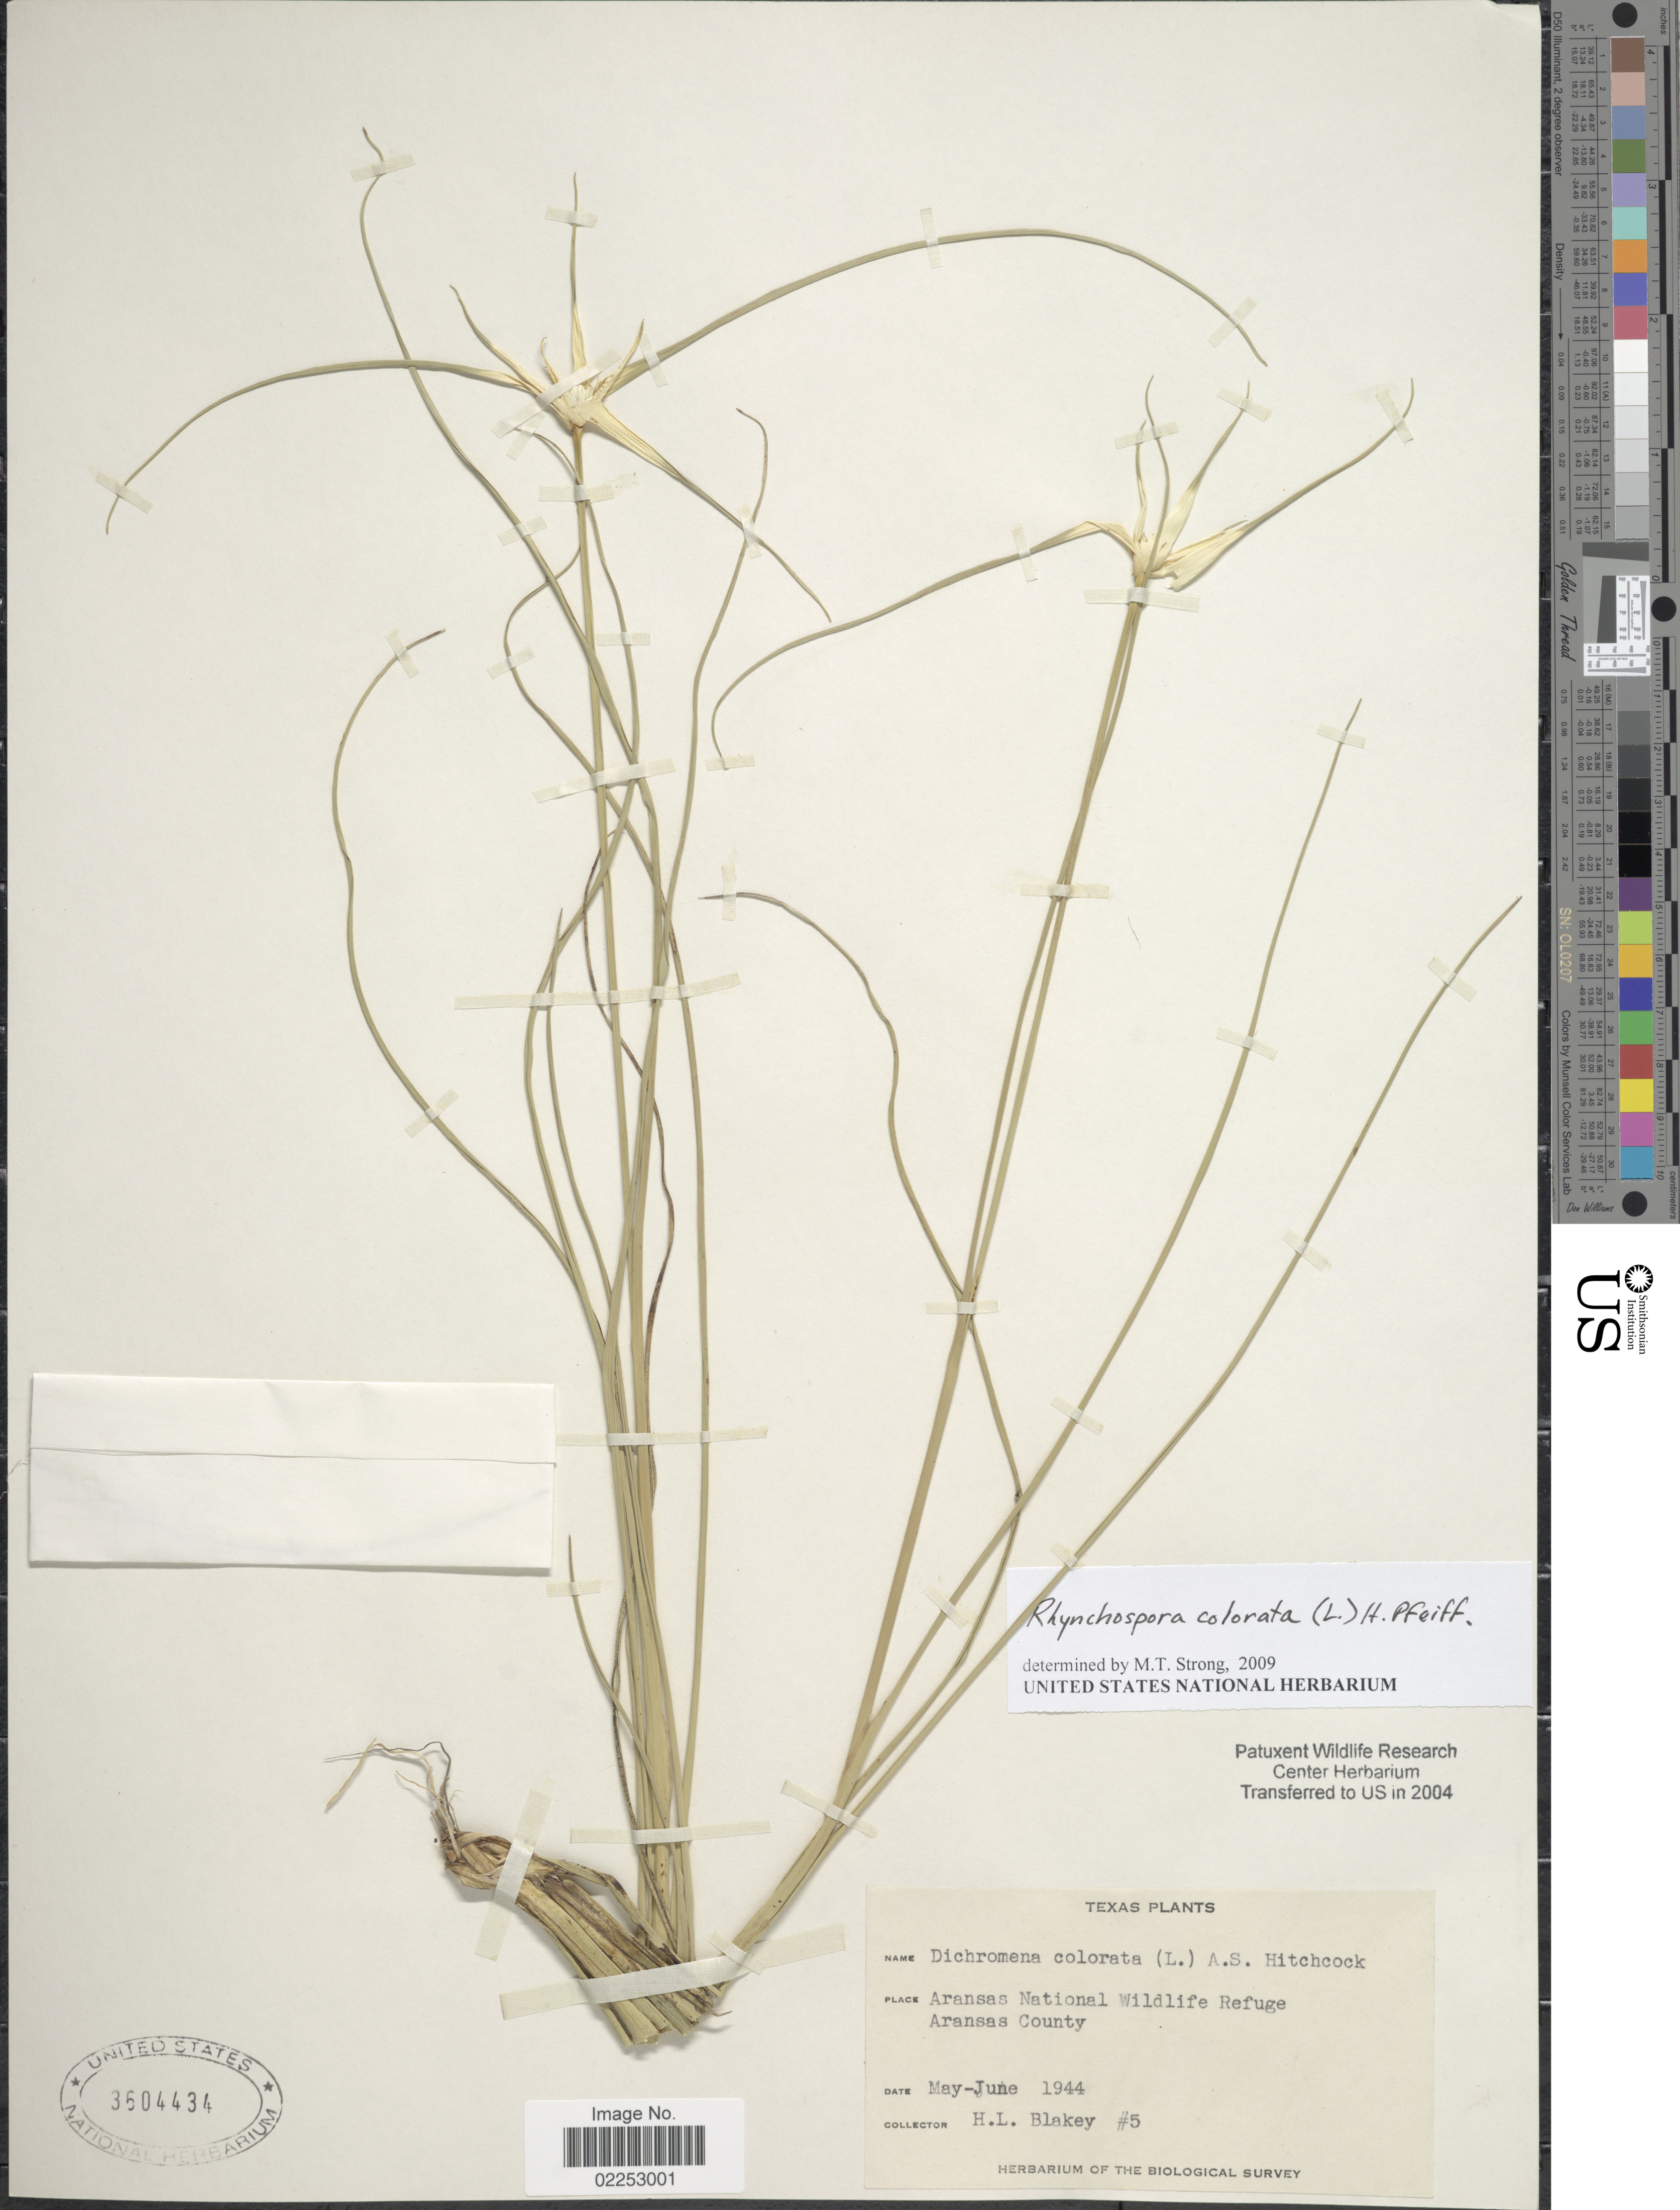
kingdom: Plantae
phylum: Tracheophyta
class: Liliopsida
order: Poales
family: Cyperaceae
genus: Rhynchospora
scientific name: Rhynchospora colorata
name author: (L.) H. Pfeiff.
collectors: H. Blakey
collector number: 5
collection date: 1944-05/1944-06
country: United States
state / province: Texas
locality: Aransas National Wildlife Refuge Aransas County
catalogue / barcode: US 3604434